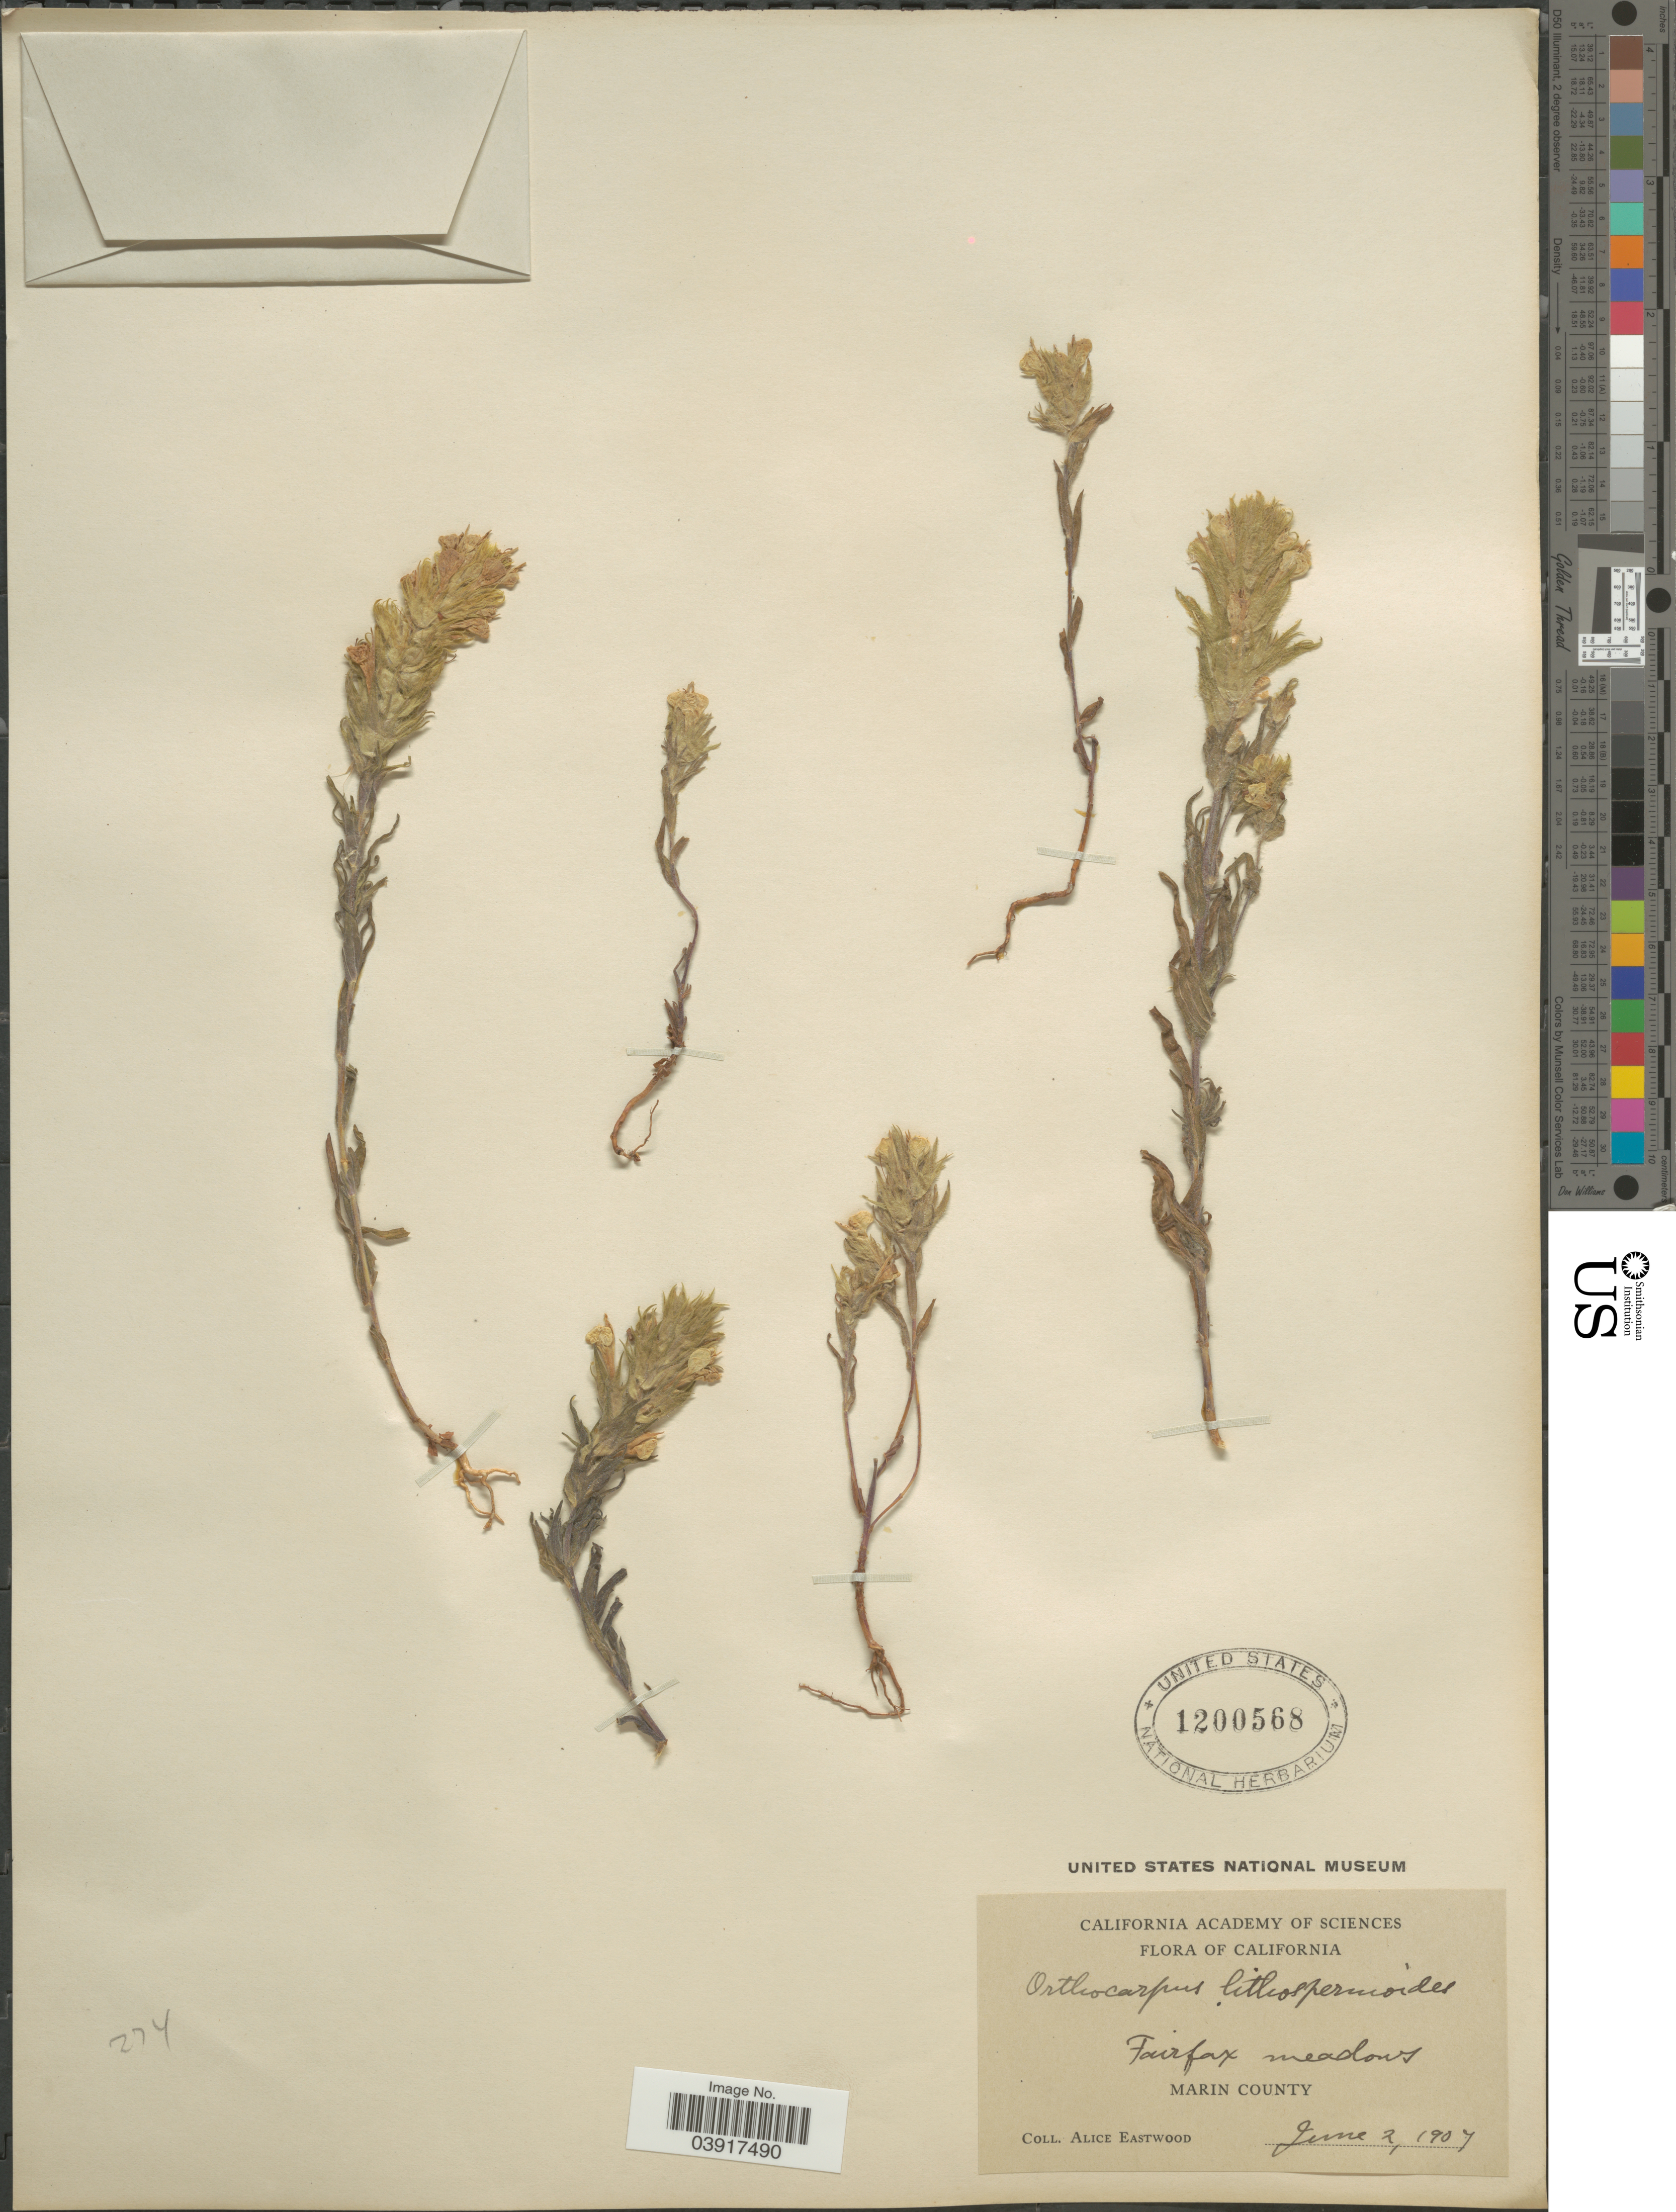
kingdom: Plantae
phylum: Tracheophyta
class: Magnoliopsida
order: Lamiales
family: Orobanchaceae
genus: Orthocarpus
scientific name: Orthocarpus lithospermoides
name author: Benth.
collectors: A. Eastwood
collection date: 1907-06-02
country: United States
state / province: California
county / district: Marin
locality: Fairfax meadows, Marin County.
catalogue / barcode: US 1200568